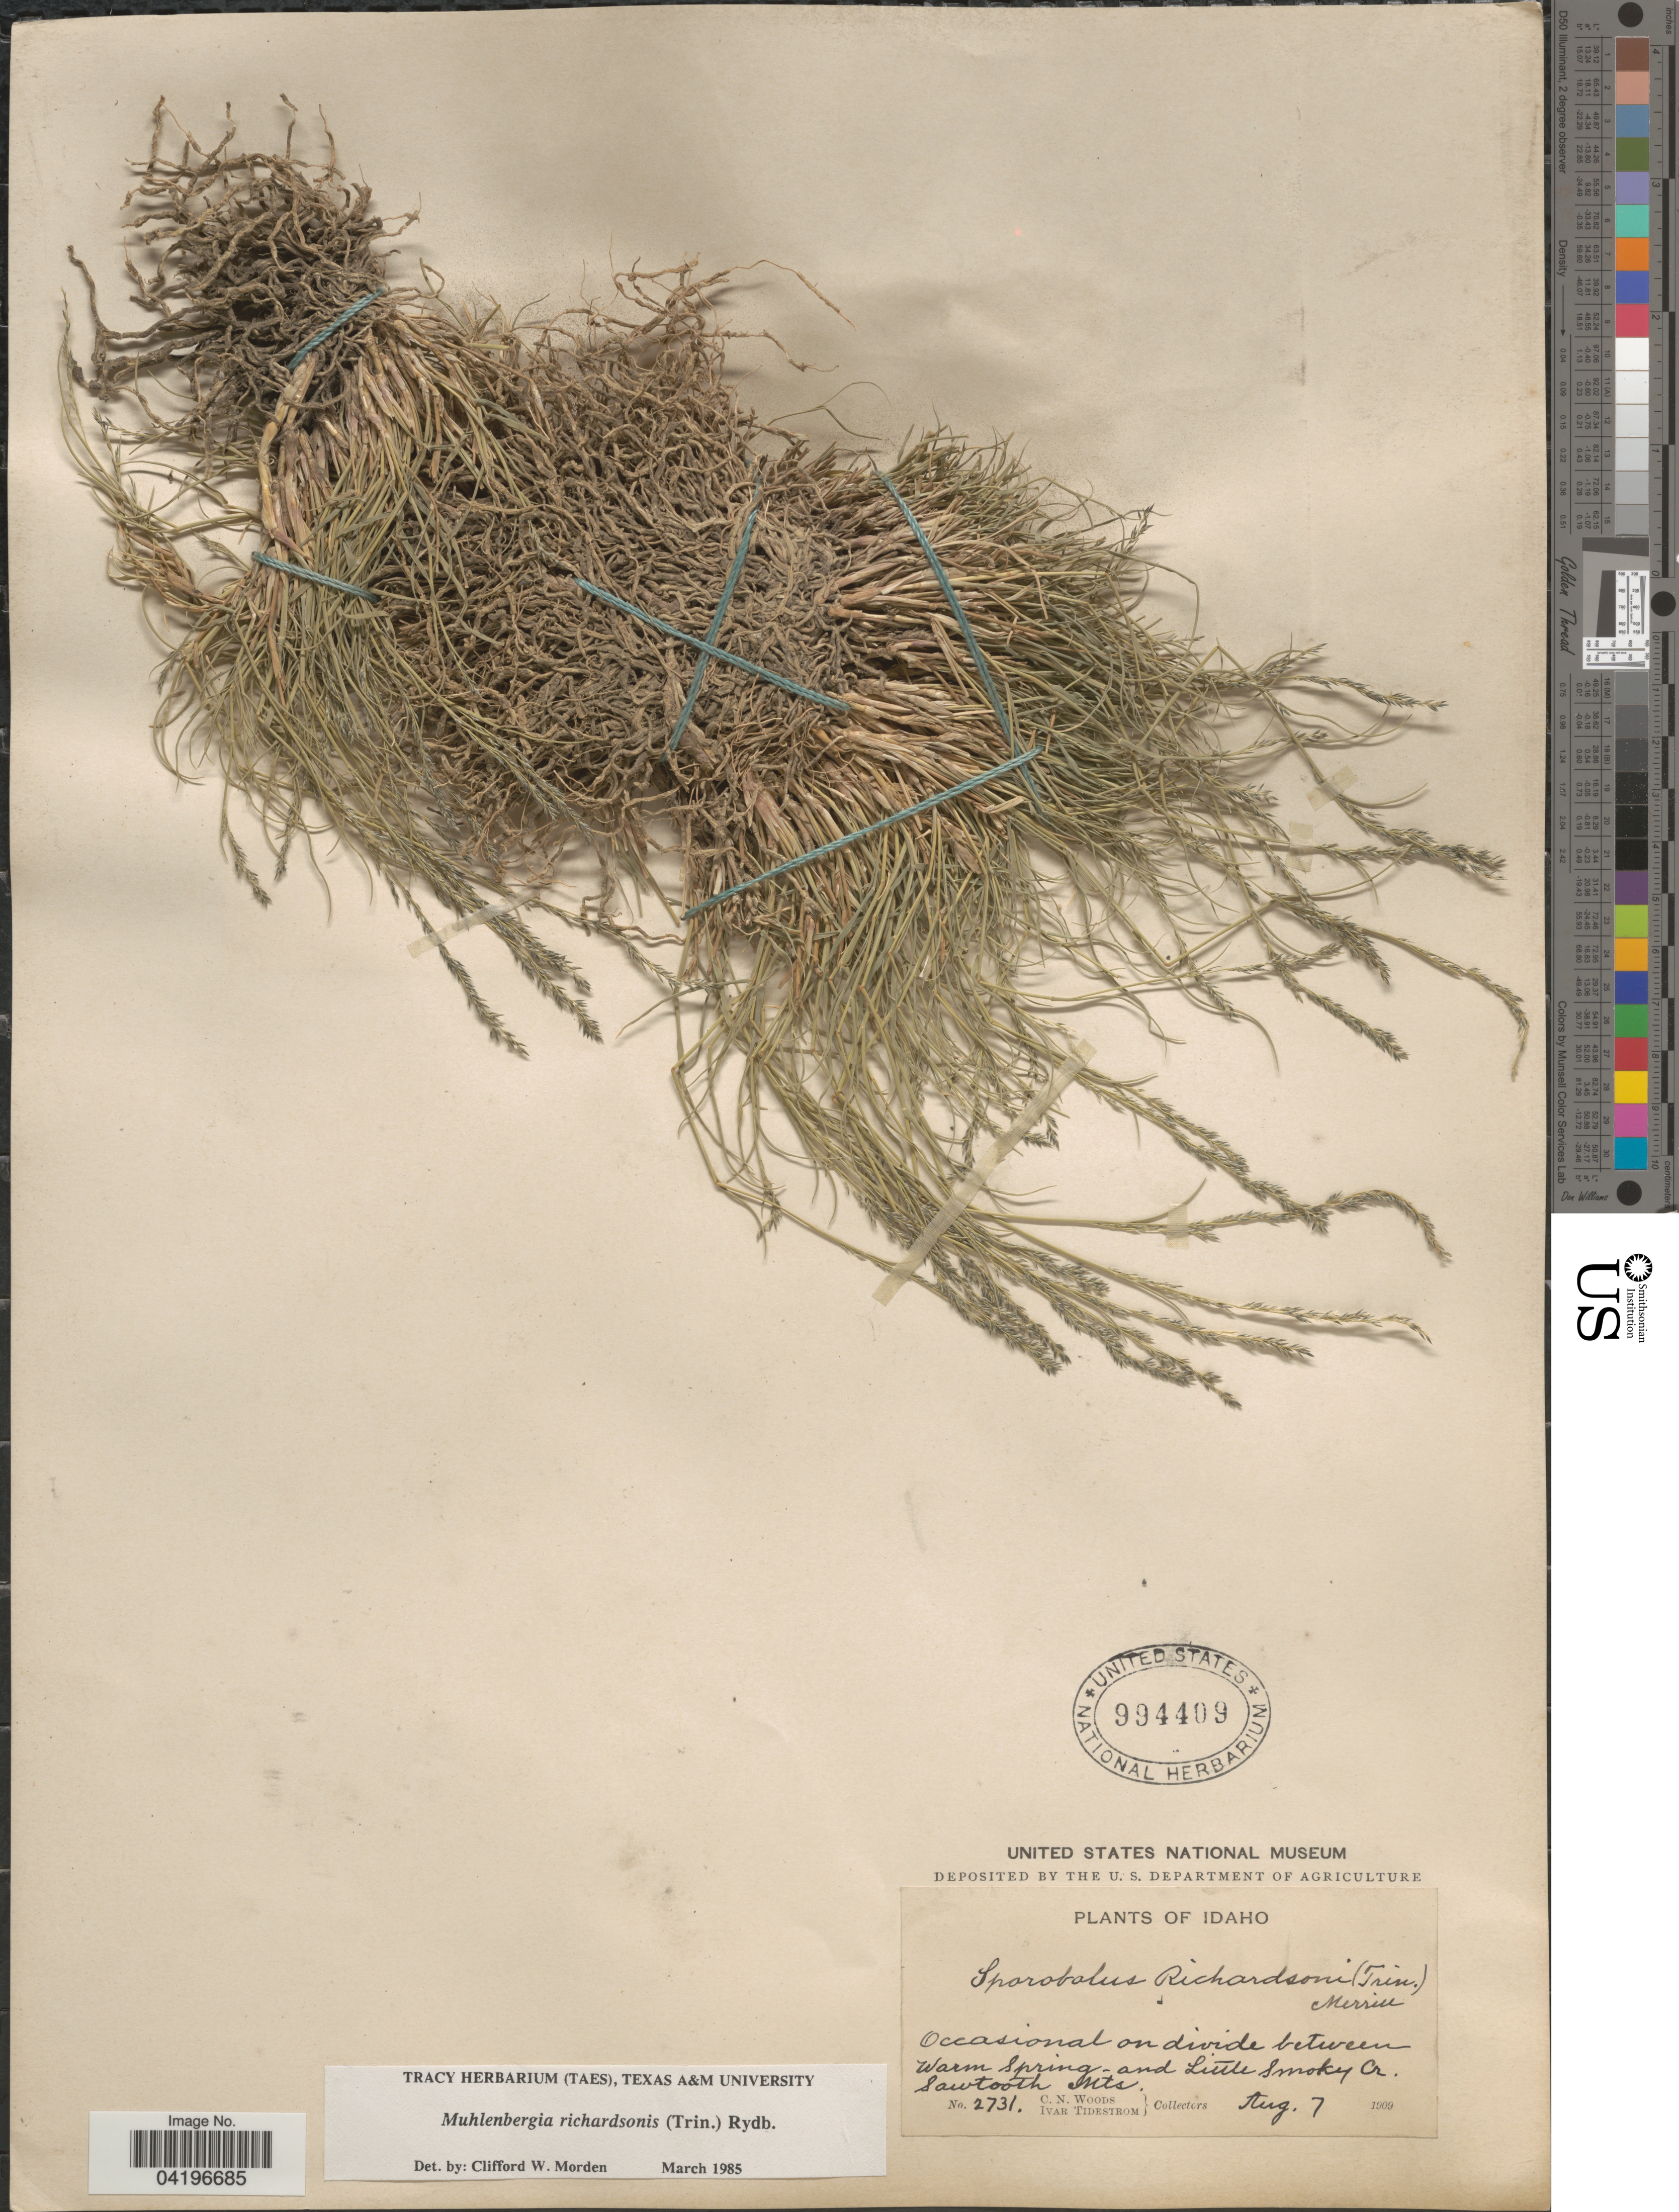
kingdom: Plantae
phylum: Tracheophyta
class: Liliopsida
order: Poales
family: Poaceae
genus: Muhlenbergia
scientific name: Muhlenbergia richardsonis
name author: (Trin.) Rydb.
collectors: C. Woods & I. F. Tidestrom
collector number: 2731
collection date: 1909-08-07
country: United States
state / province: Idaho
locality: Occasional on divide between Warm Spring - and Little Smoky Cr. Sawtooth Mts.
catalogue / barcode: US 994409